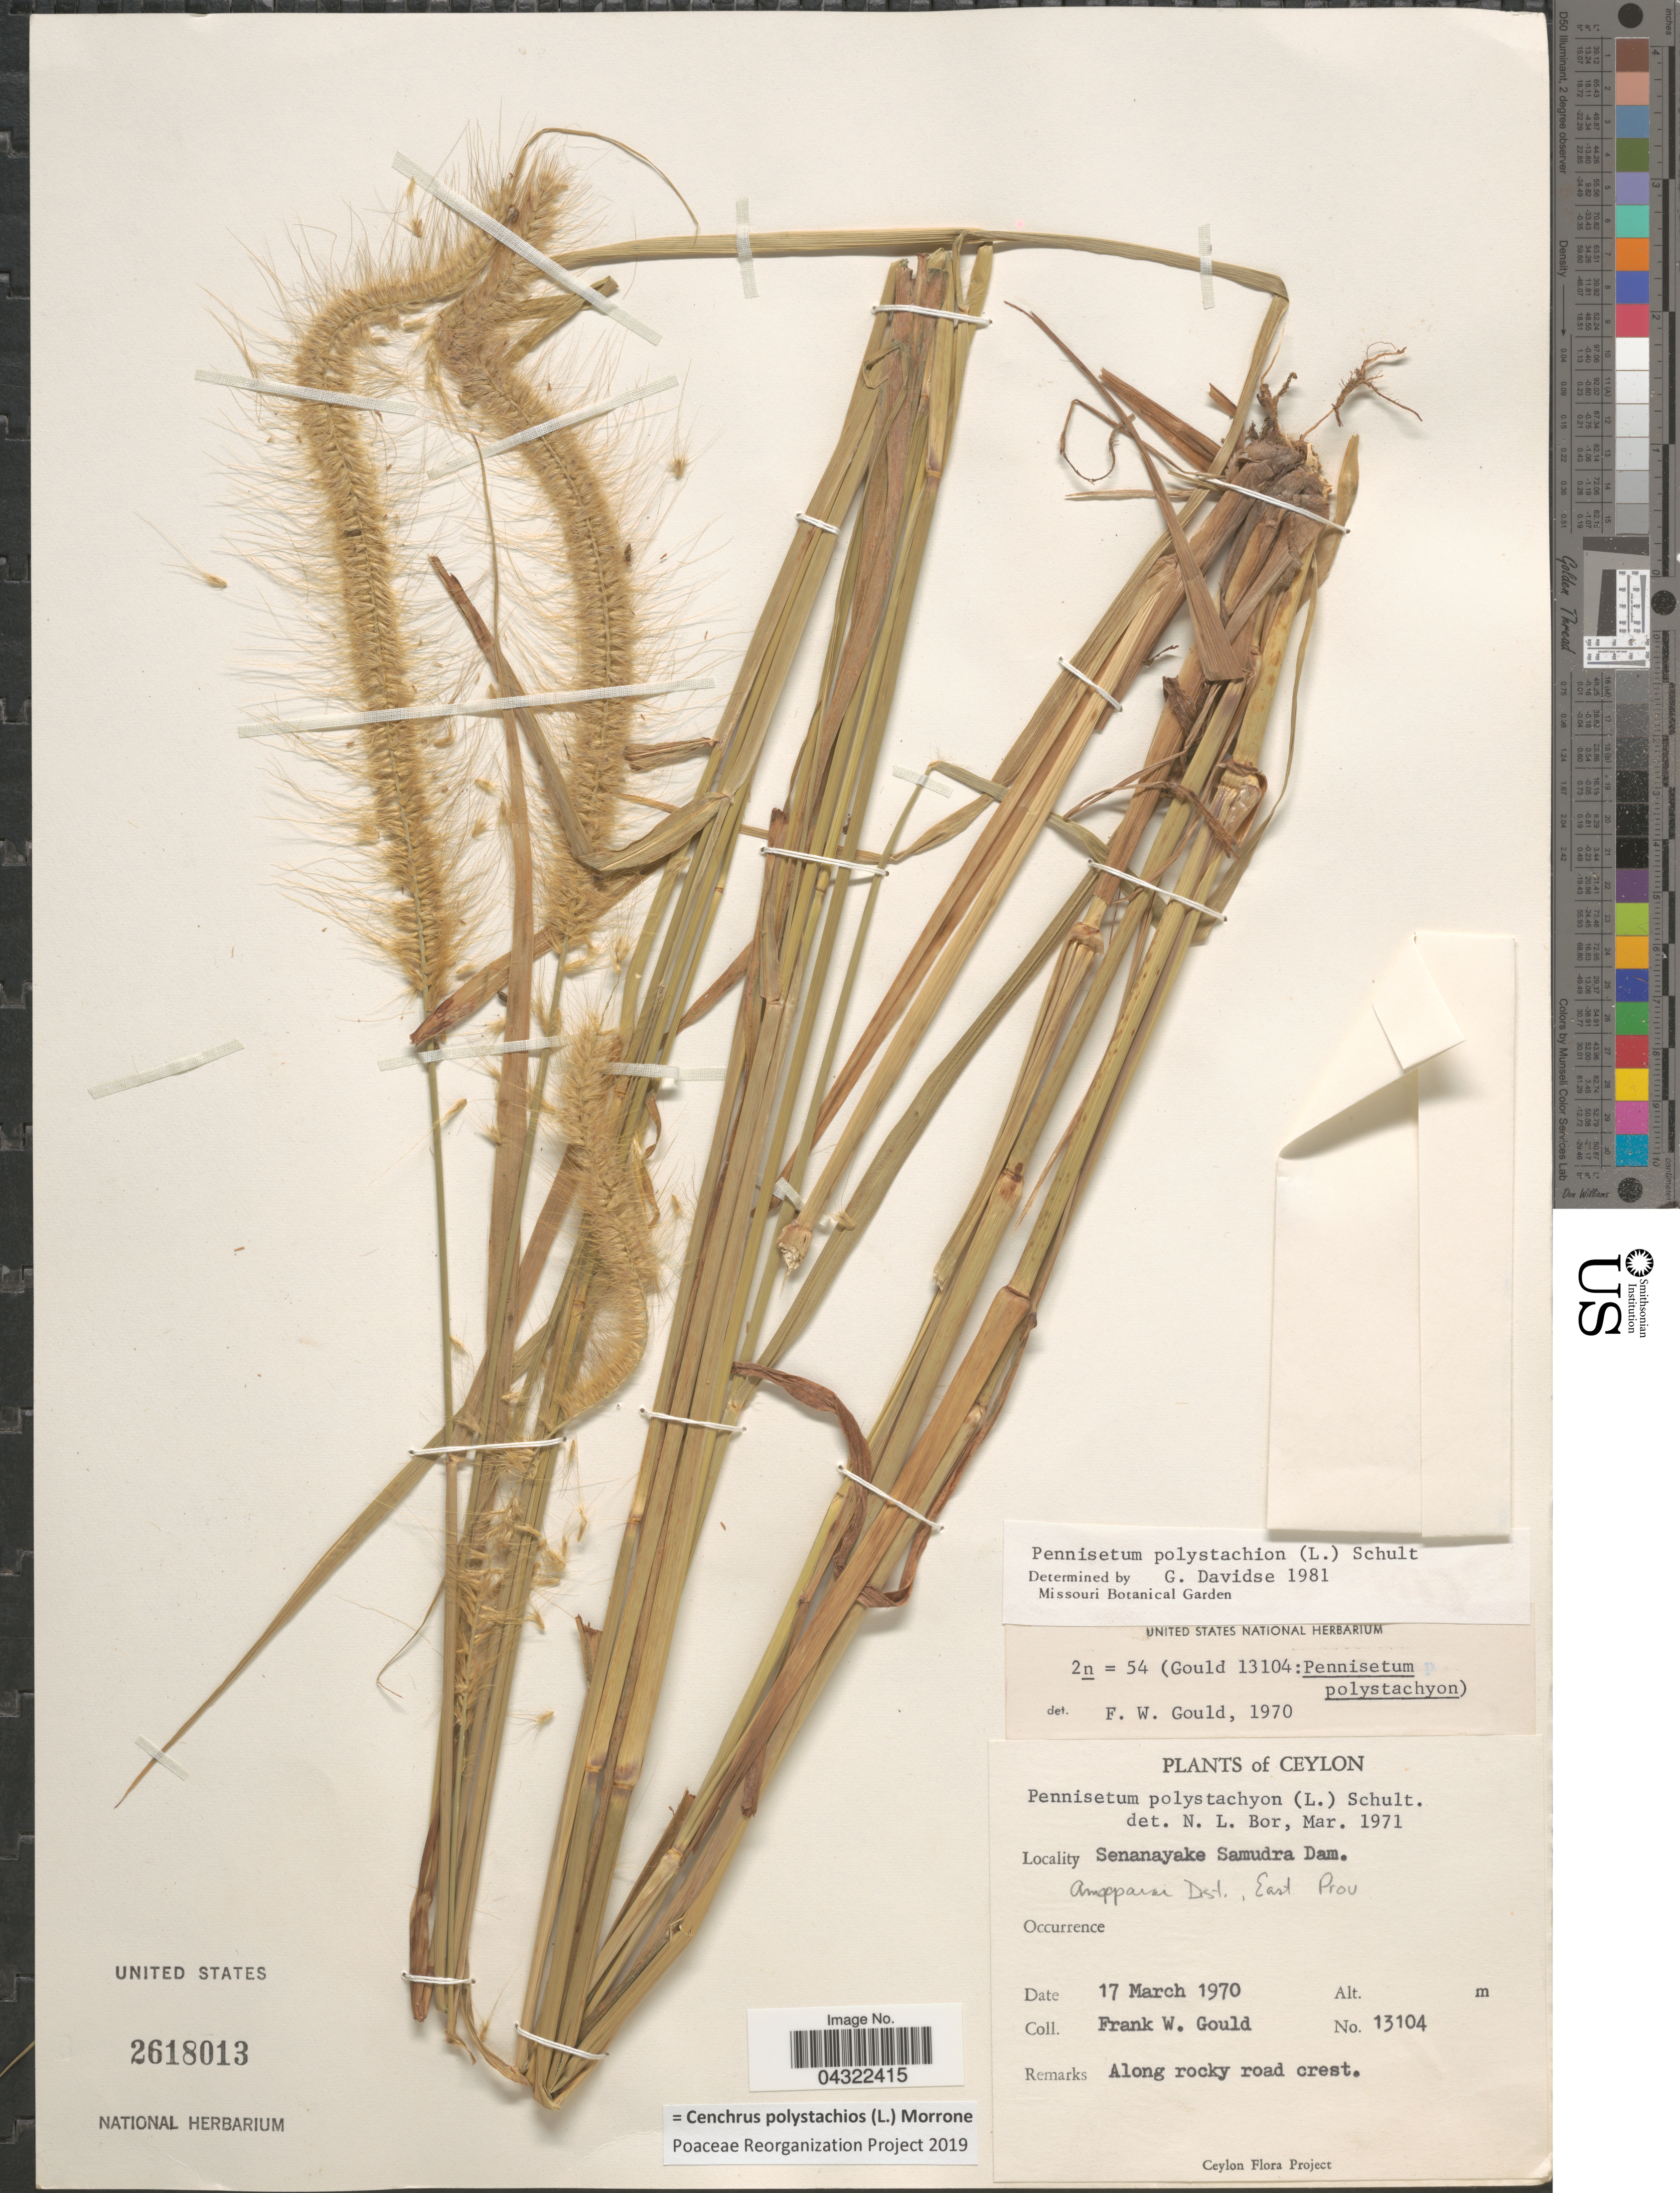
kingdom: Plantae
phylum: Tracheophyta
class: Liliopsida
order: Poales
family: Poaceae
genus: Cenchrus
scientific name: Cenchrus polystachios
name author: (L.) Morrone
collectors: F. W. Gould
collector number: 13104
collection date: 1970-03-17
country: Sri Lanka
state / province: Eastern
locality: Ceylon. Senanayake Samudra Dam. Amapparai [interpreted] Dist.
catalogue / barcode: US 2618013